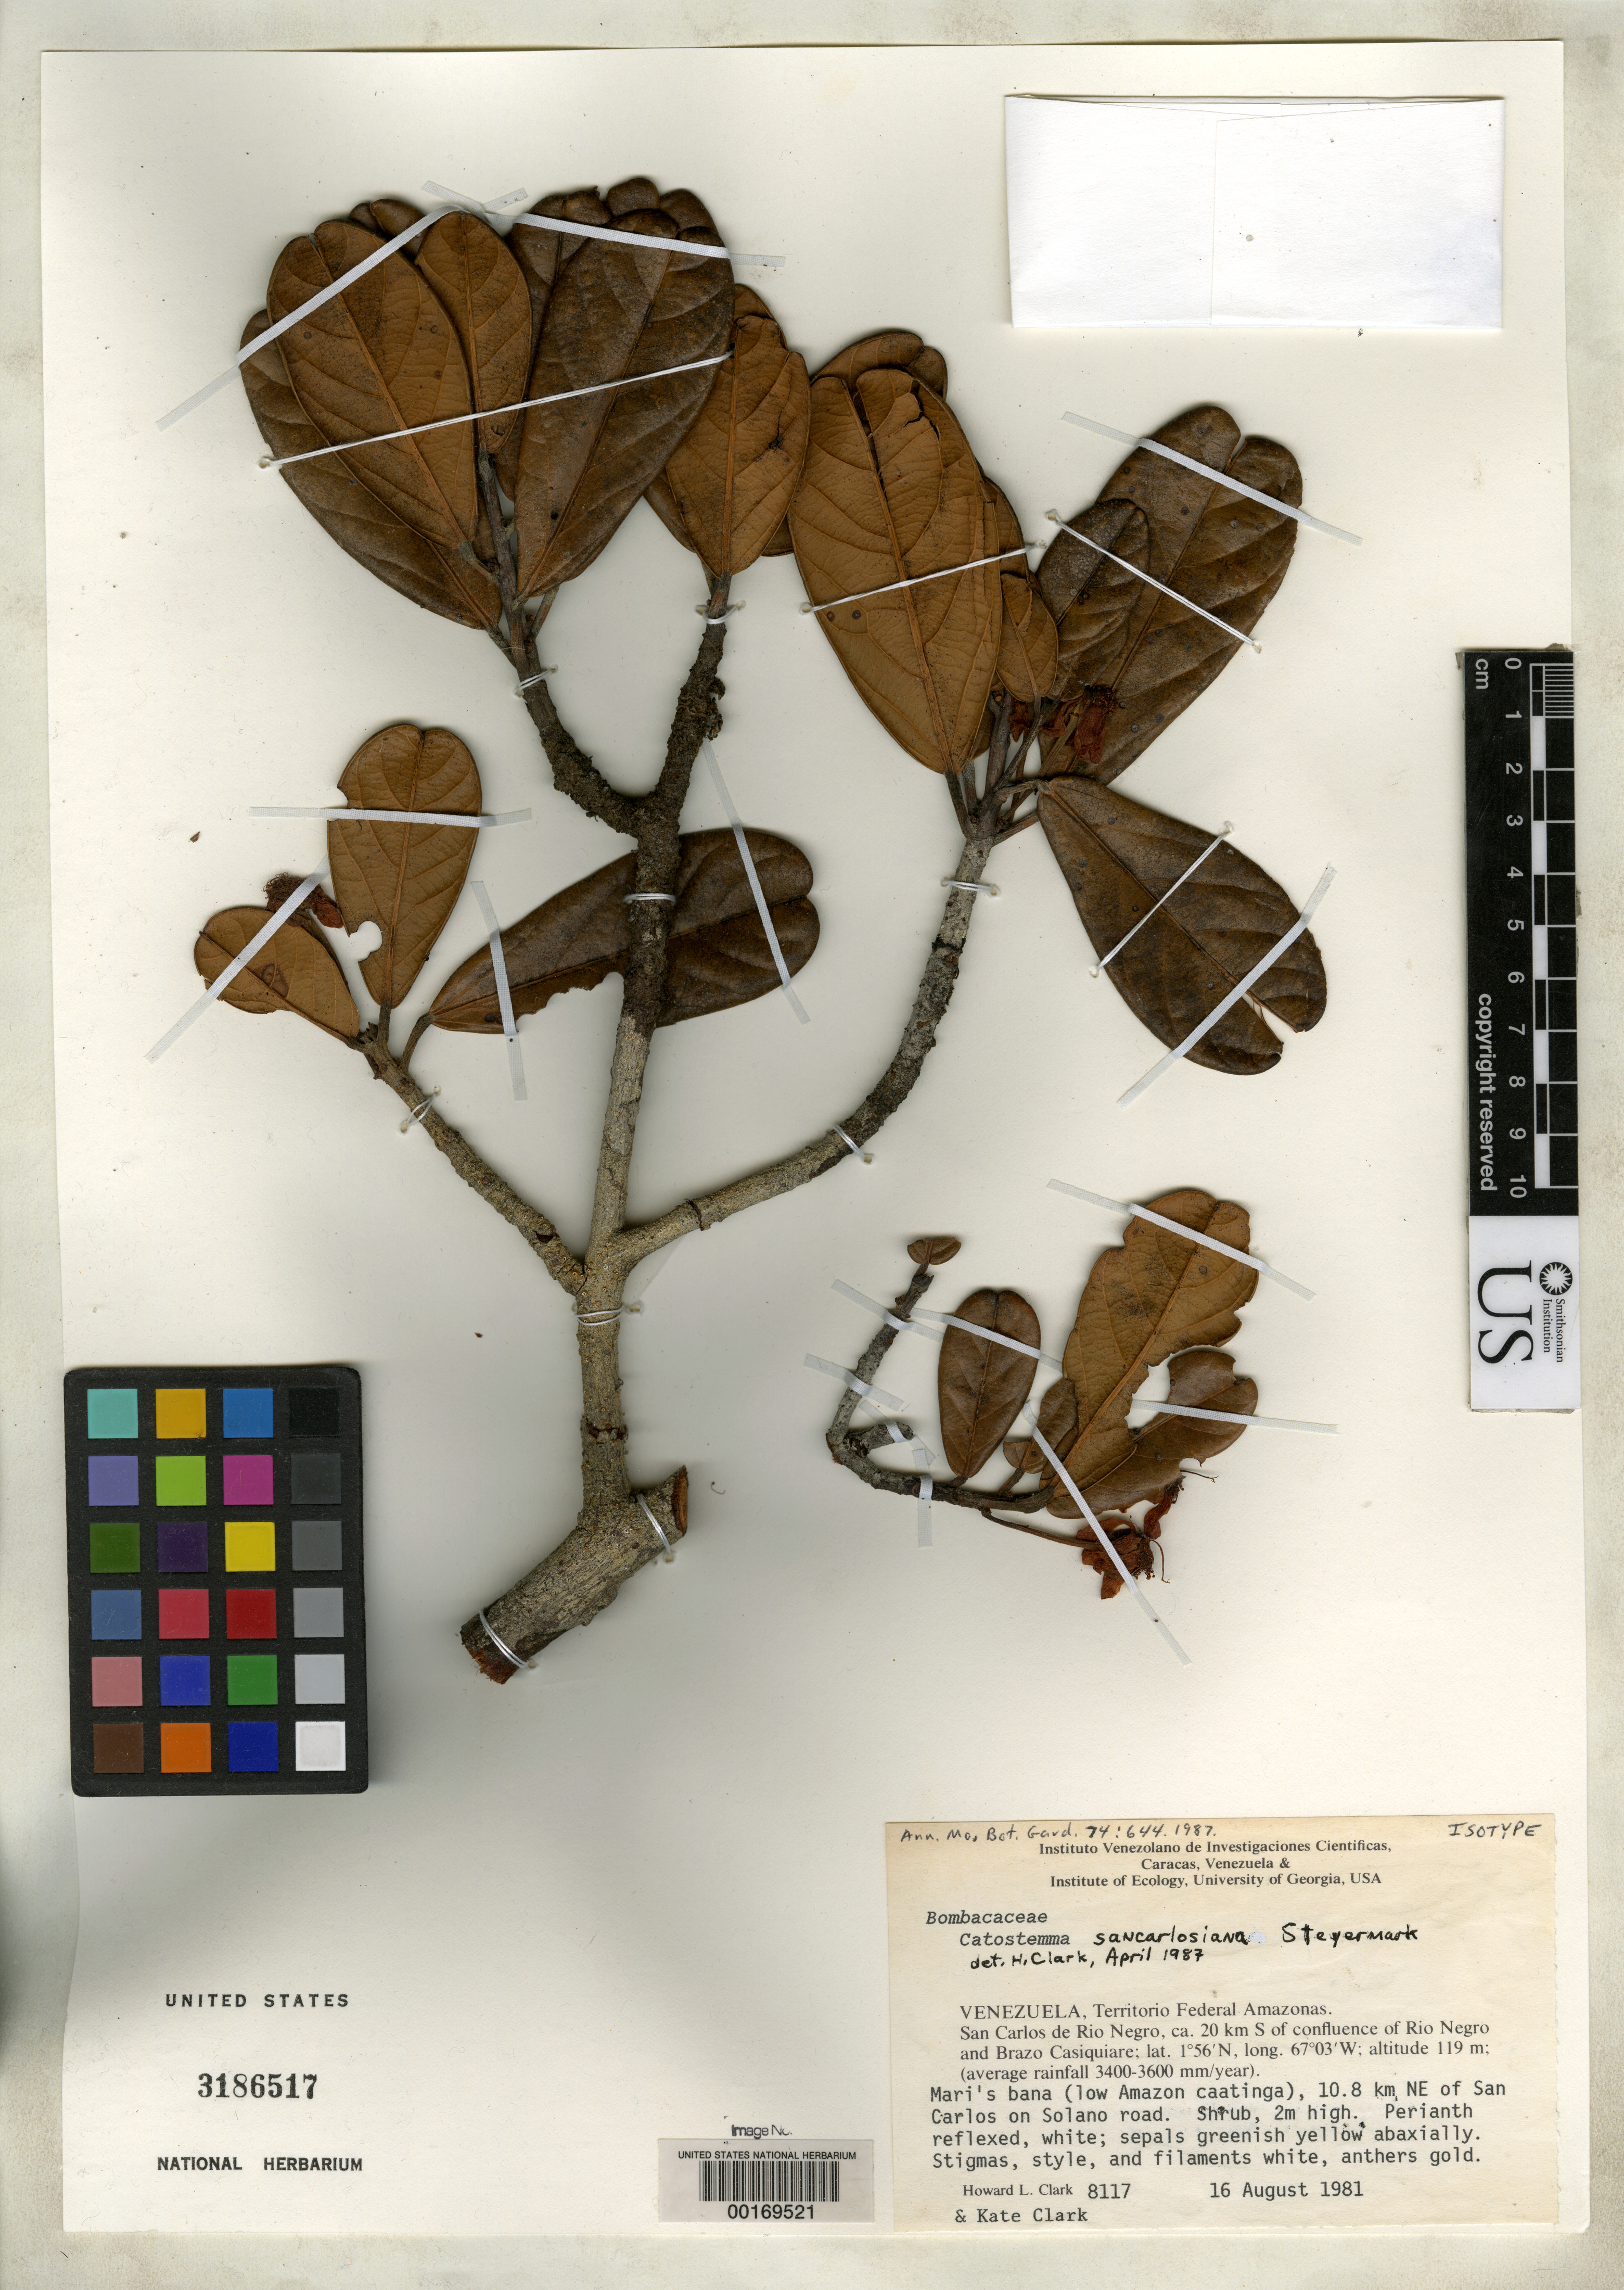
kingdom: Plantae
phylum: Tracheophyta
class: Magnoliopsida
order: Malvales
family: Malvaceae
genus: Catostemma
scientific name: Catostemma sancarlosianum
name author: Steyerm.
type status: Isotype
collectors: H. L. Clark & K. Clark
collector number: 8117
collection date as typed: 16 Aug 1981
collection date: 1981-08-16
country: Venezuela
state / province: Amazonas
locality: San Carlos de Rio Negro, ca. 20 km S of confluence of Rio Negro and Brazo Casiquiare, 10.8 km NE of San Carlos on Solano road.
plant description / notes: Annotated as "sancarlosiana" on specimen, but name published as "sancarlosianum"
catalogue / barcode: US 3186517